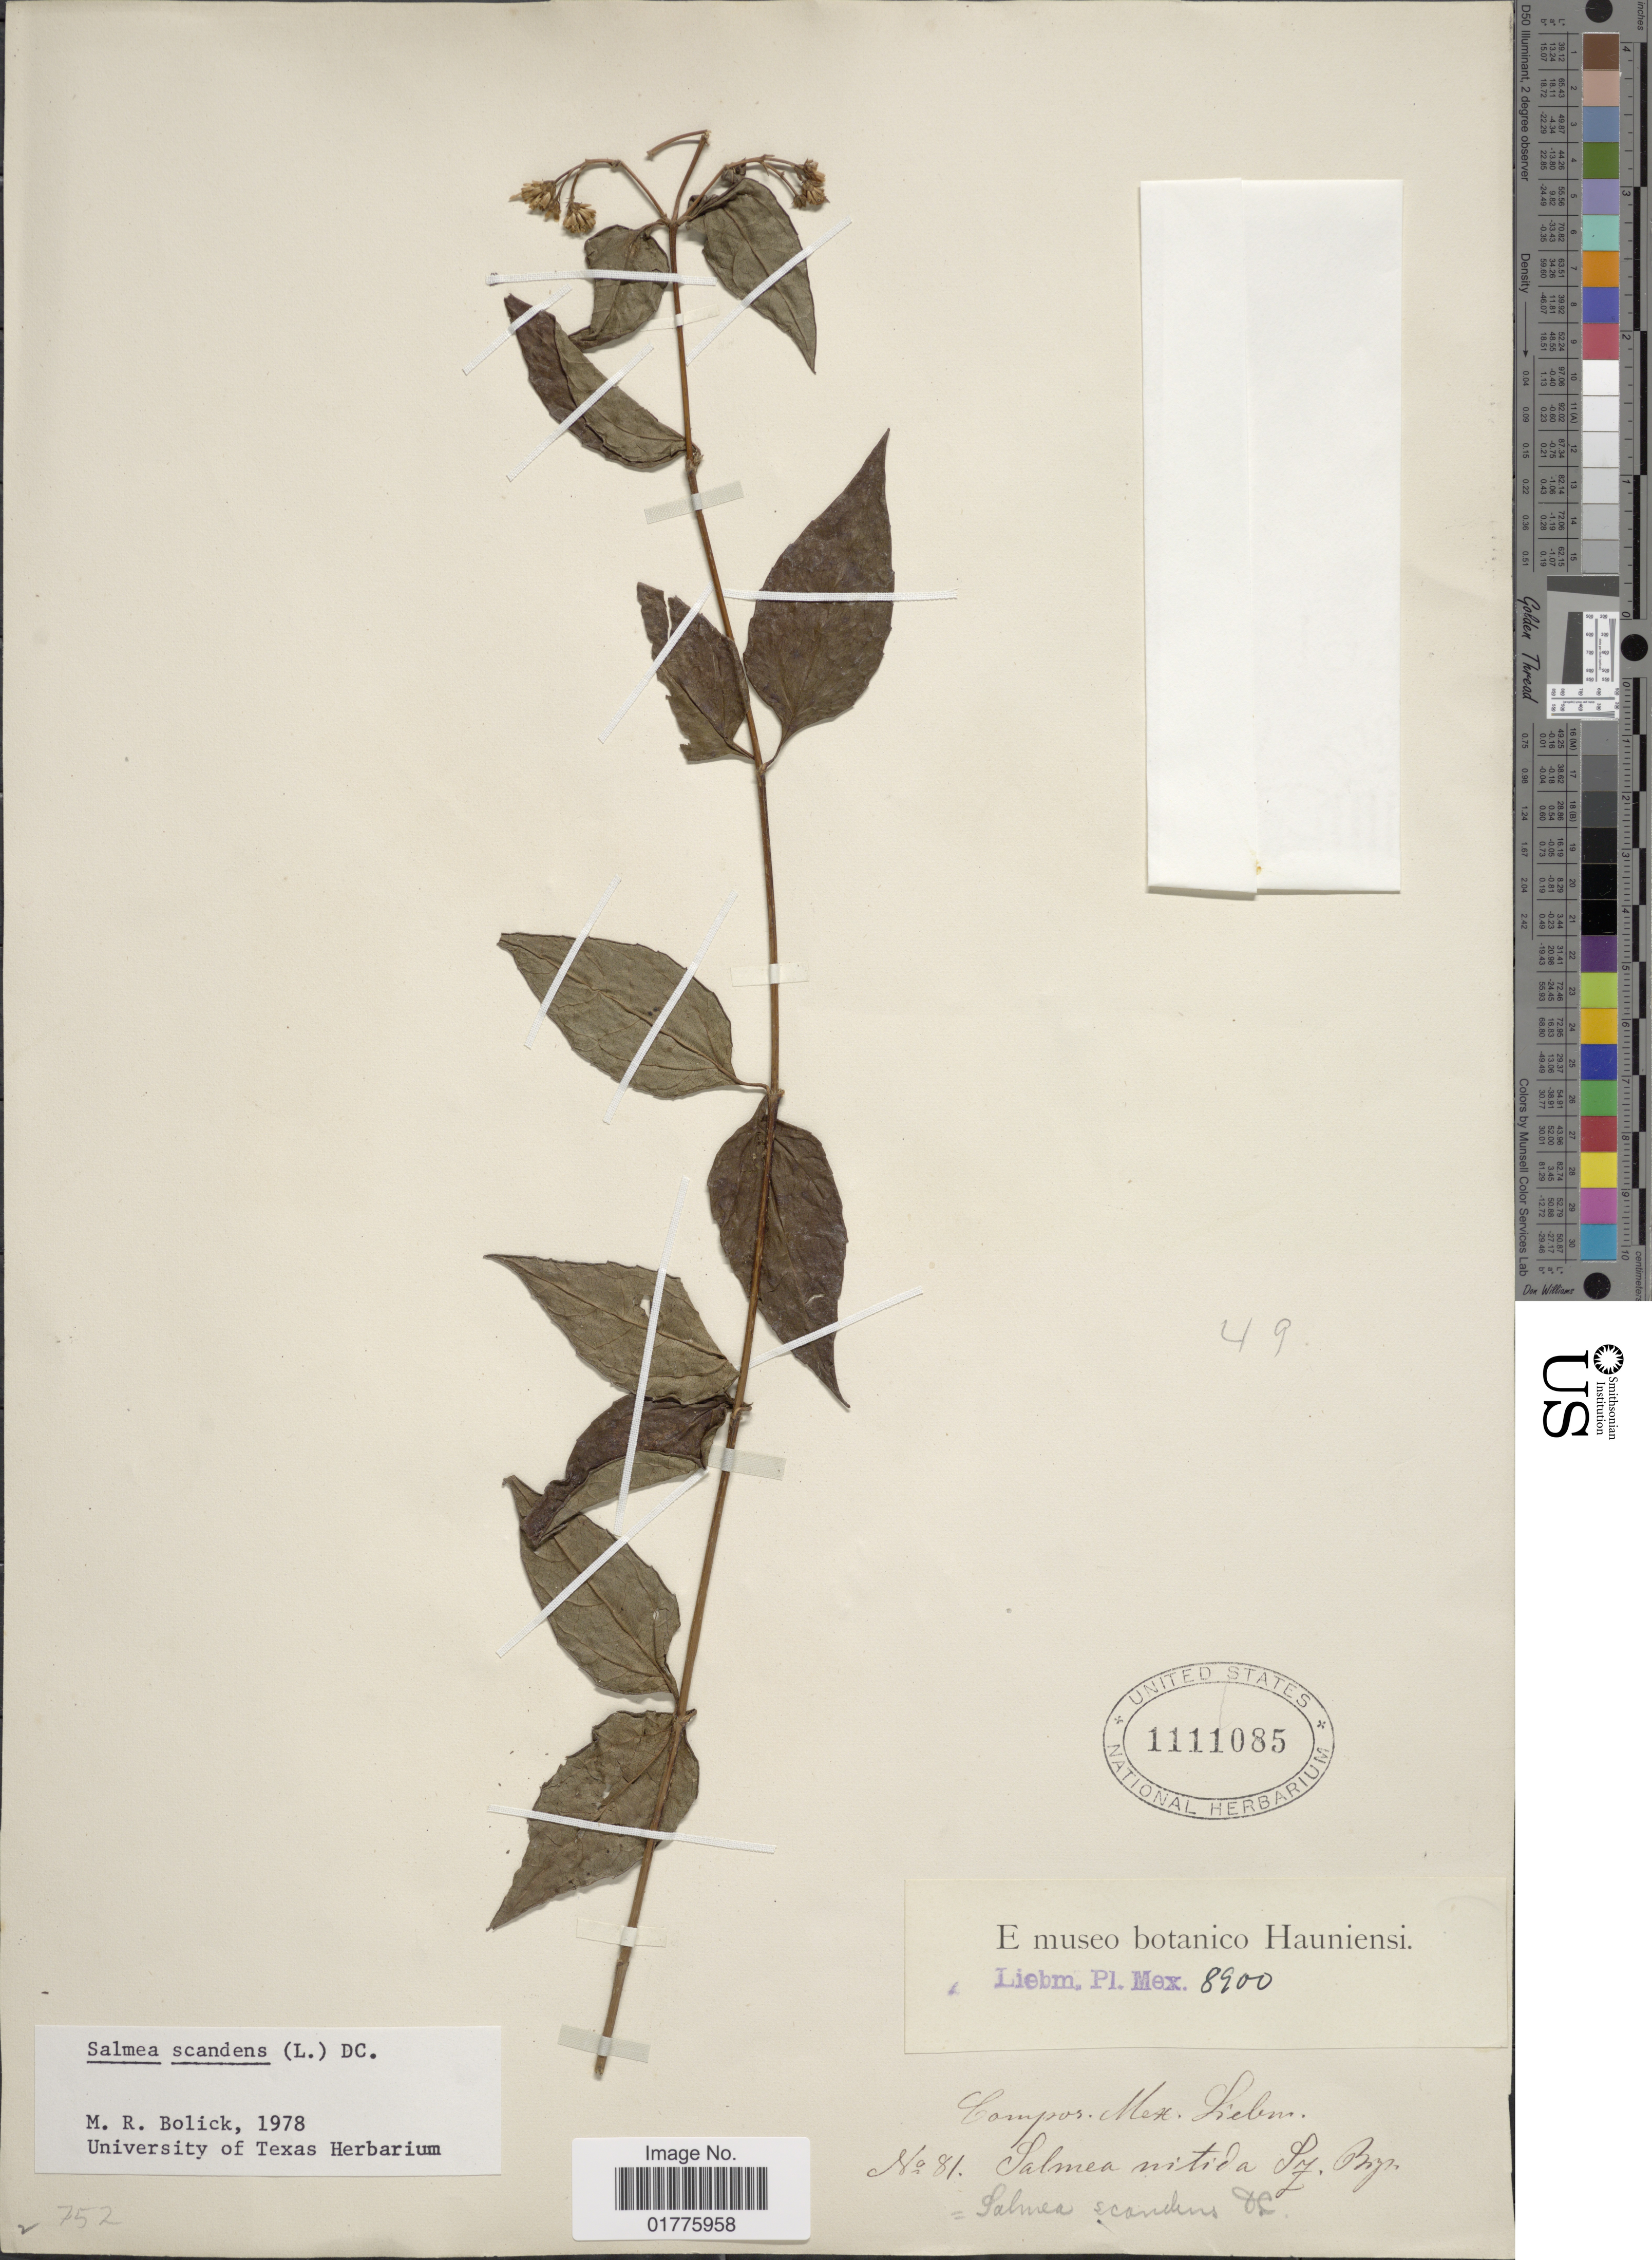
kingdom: Plantae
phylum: Tracheophyta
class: Magnoliopsida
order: Asterales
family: Asteraceae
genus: Salmea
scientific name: Salmea scandens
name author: (L.) DC.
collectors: Liebmann, --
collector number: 81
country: Mexico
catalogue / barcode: US 1111085